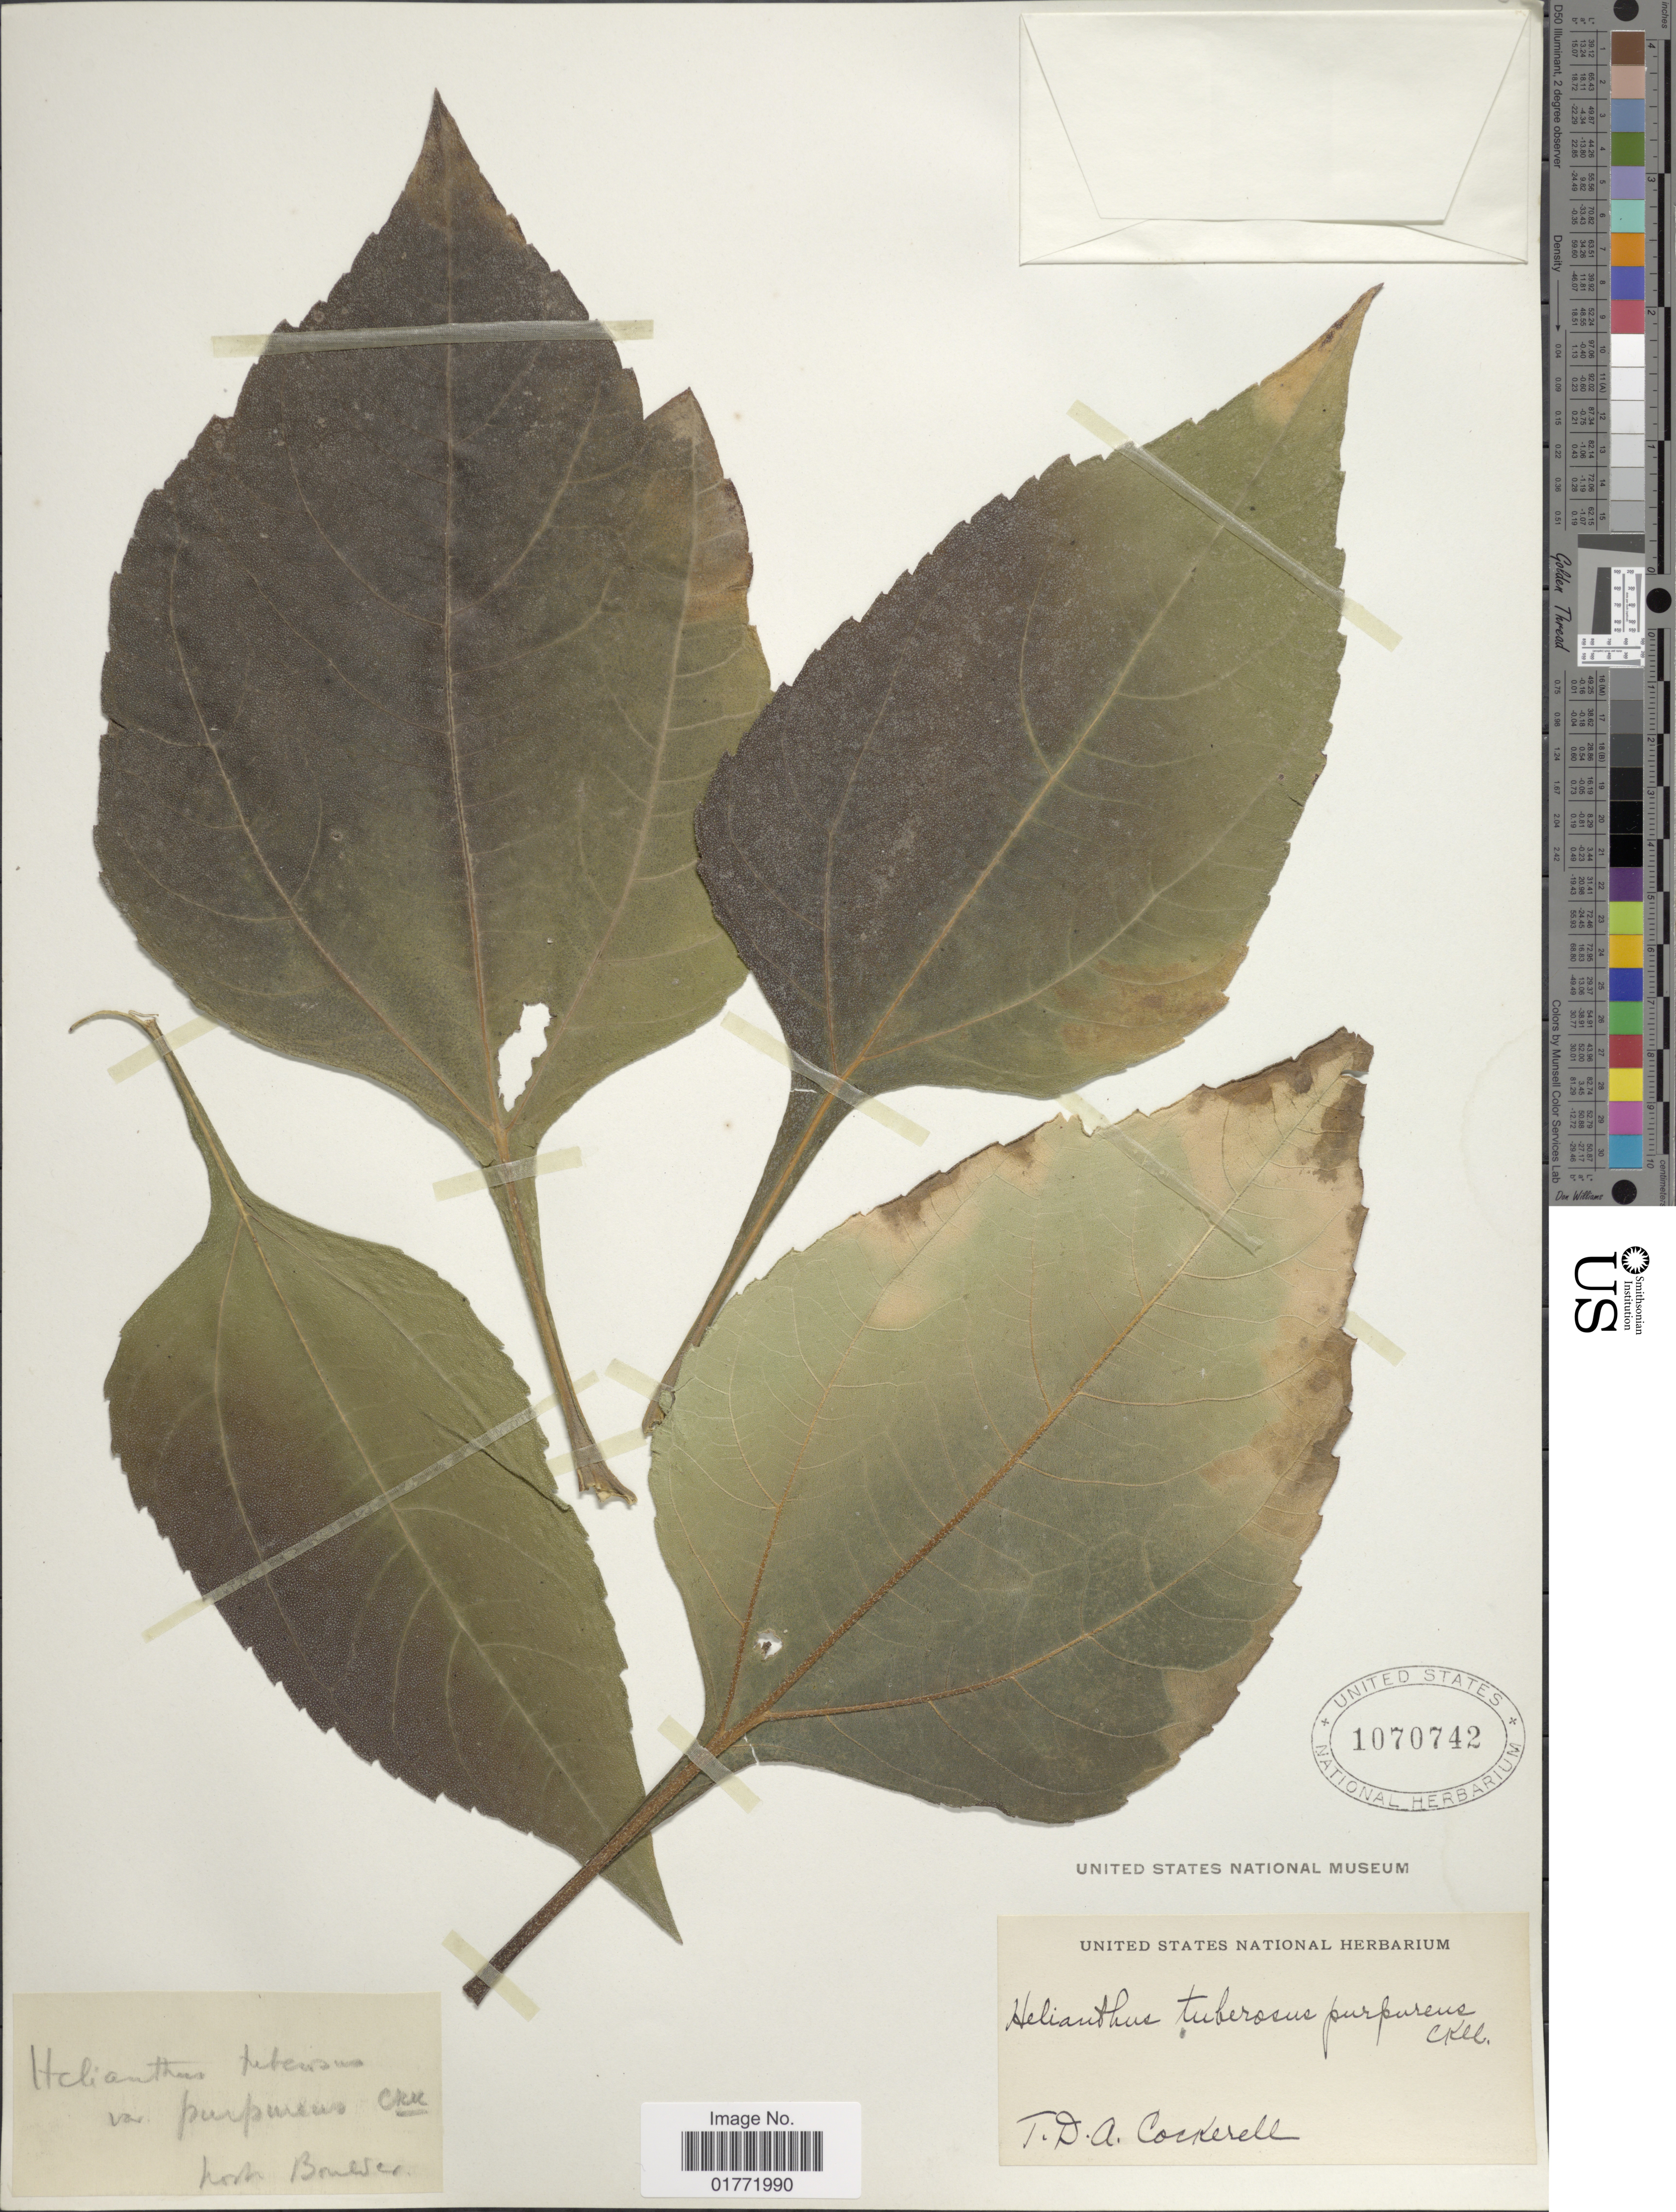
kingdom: Plantae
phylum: Tracheophyta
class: Magnoliopsida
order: Asterales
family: Asteraceae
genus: Helianthus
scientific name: Helianthus tuberosus var. purpureus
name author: Cockerell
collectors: T. Cockerell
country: United States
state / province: Colorado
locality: Hort Boulder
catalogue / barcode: US 1070742